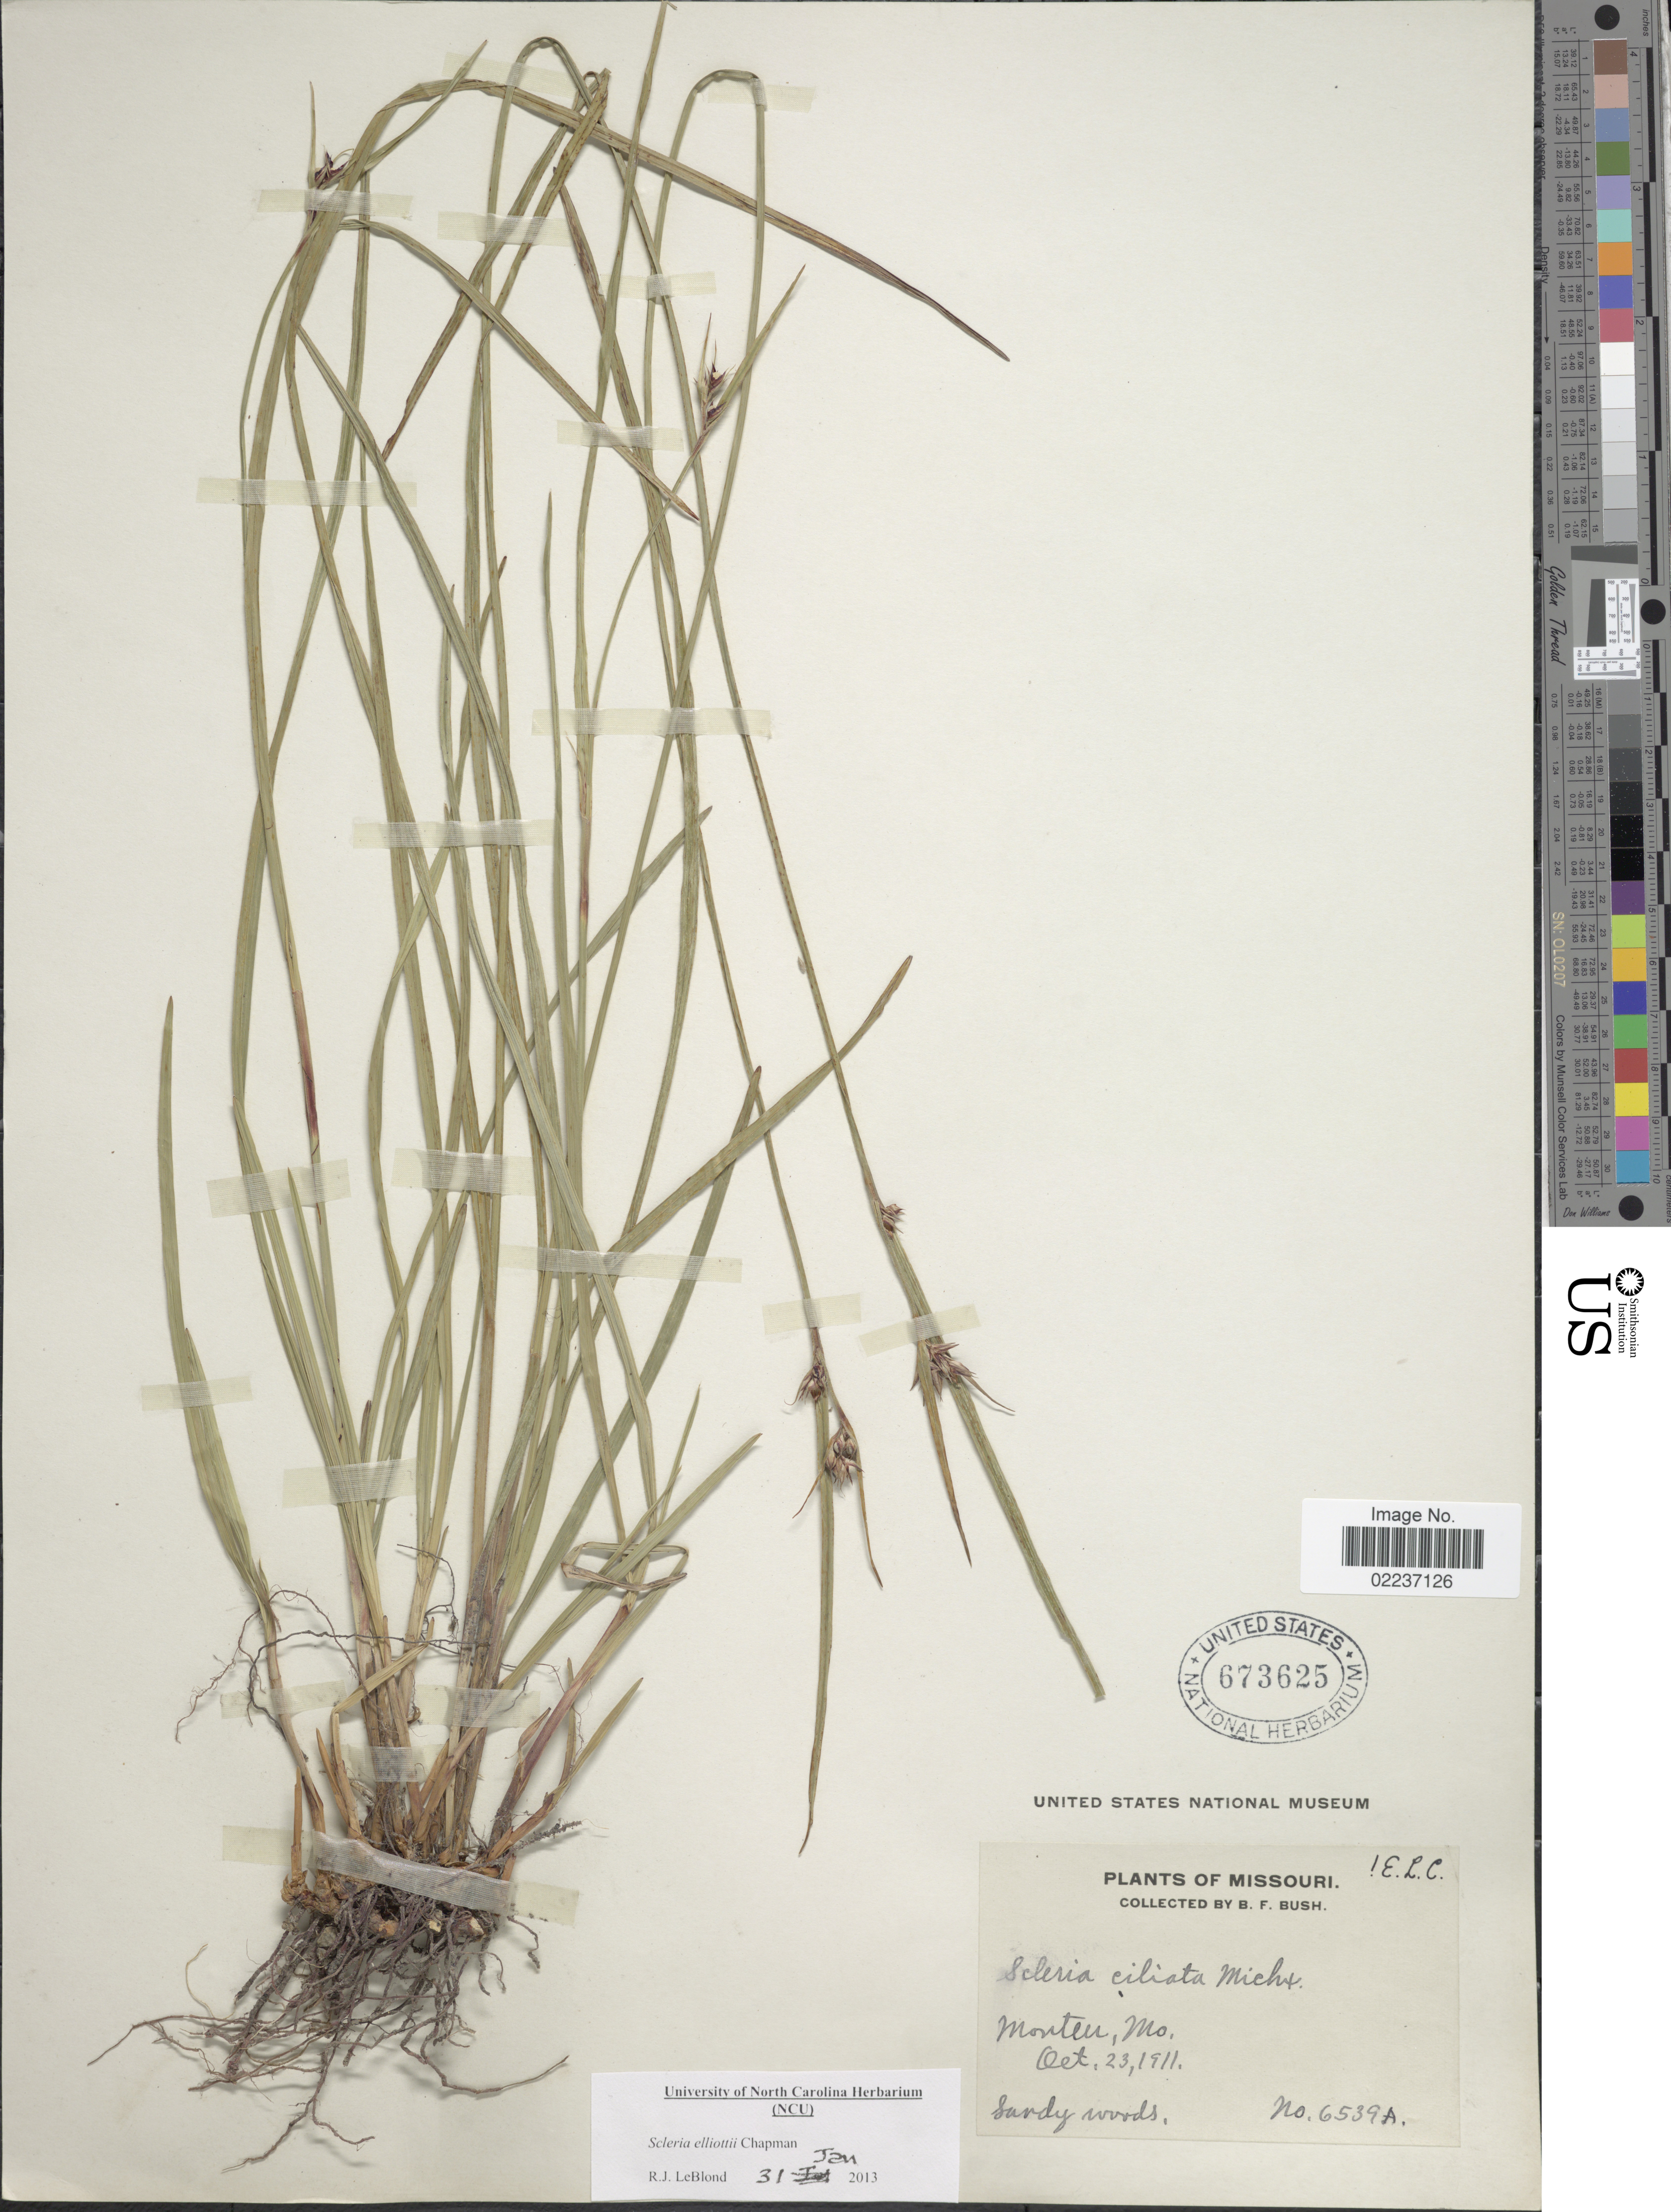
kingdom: Plantae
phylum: Tracheophyta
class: Liliopsida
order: Poales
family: Cyperaceae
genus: Scleria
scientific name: Scleria ciliata var. elliottii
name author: (Chapm.) Fernald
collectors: B. F. Bush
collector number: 6539A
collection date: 1911-11-23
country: United States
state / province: Missouri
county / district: Shannon County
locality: Montier, sandy woods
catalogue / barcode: US 673625